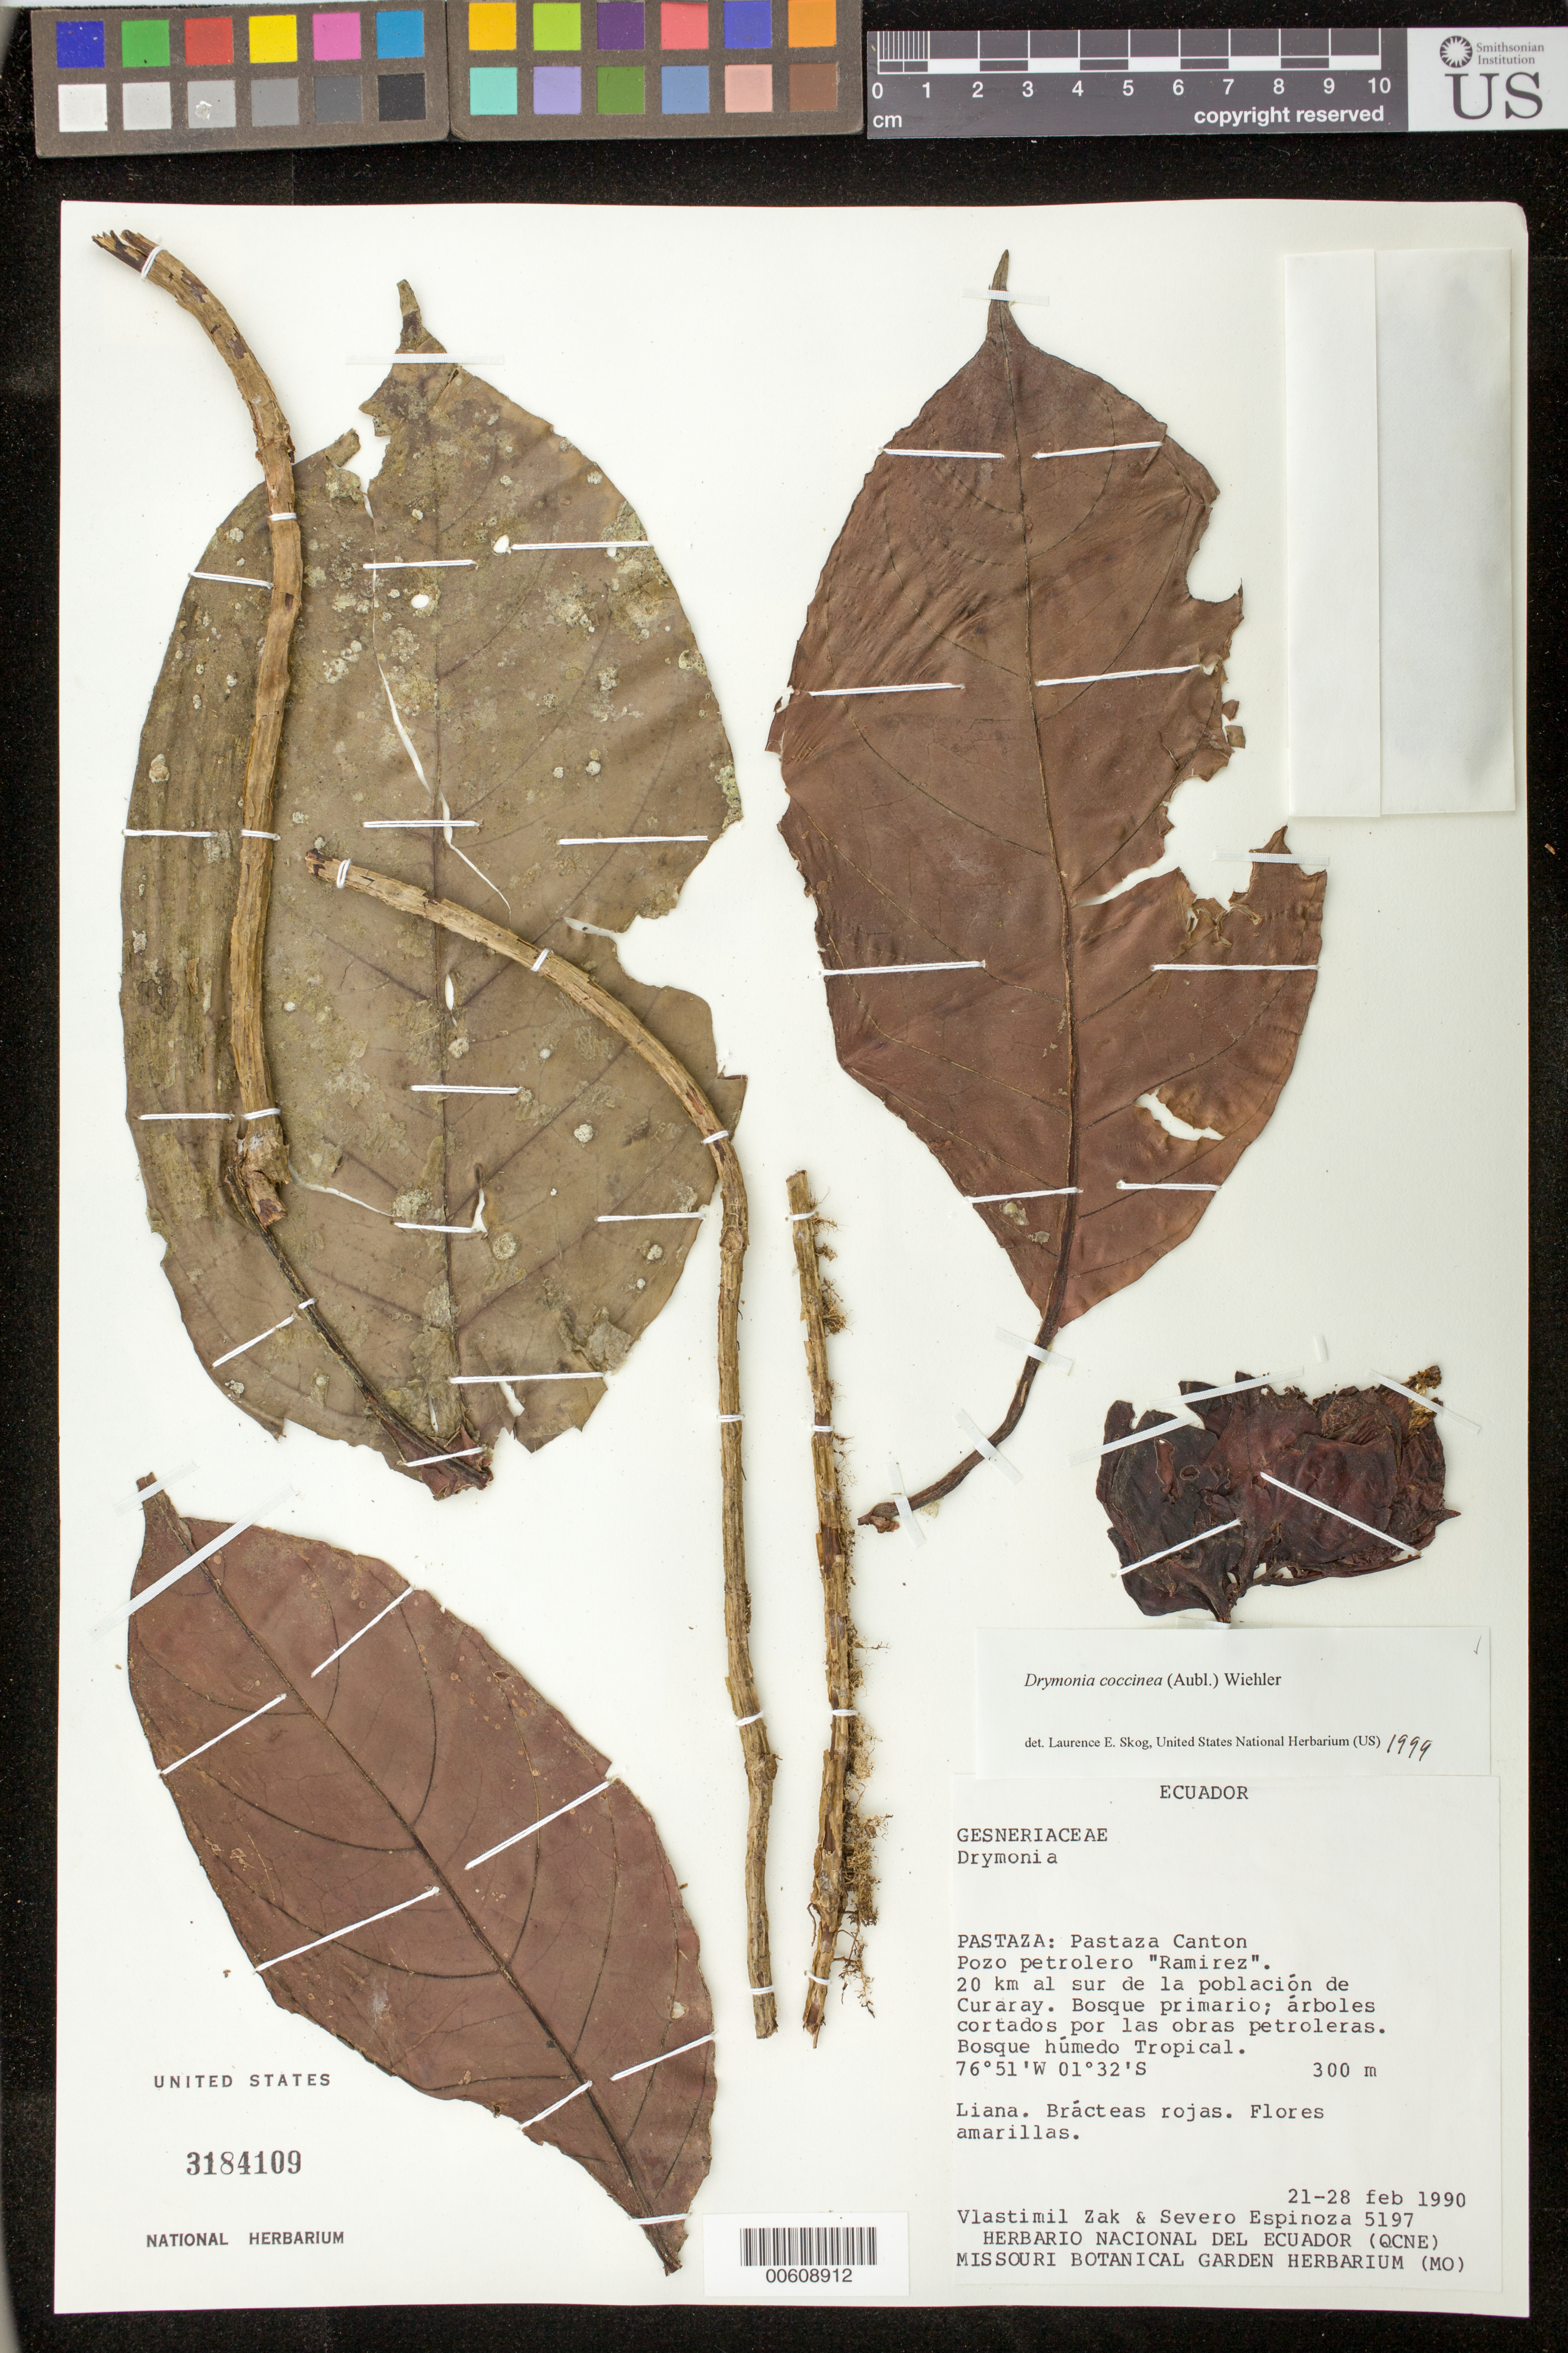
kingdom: Plantae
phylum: Tracheophyta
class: Magnoliopsida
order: Lamiales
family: Gesneriaceae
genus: Drymonia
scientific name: Drymonia coccinea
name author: (Aubl.) Wiehler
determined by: Skog, Laurence E.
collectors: V. Zak & S. Espinoza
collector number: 5197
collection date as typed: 21-28 Feb 1990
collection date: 1990-02-21/1990-02-28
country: Ecuador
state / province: Pastaza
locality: Pastaza Canton: Pozo petrolero "Ramirez", 20 km al S de la población de Curaray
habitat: Bosque primario; árboles cortados por las obras petroleras; bosque húmedo tropical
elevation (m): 300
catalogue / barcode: US 3184109